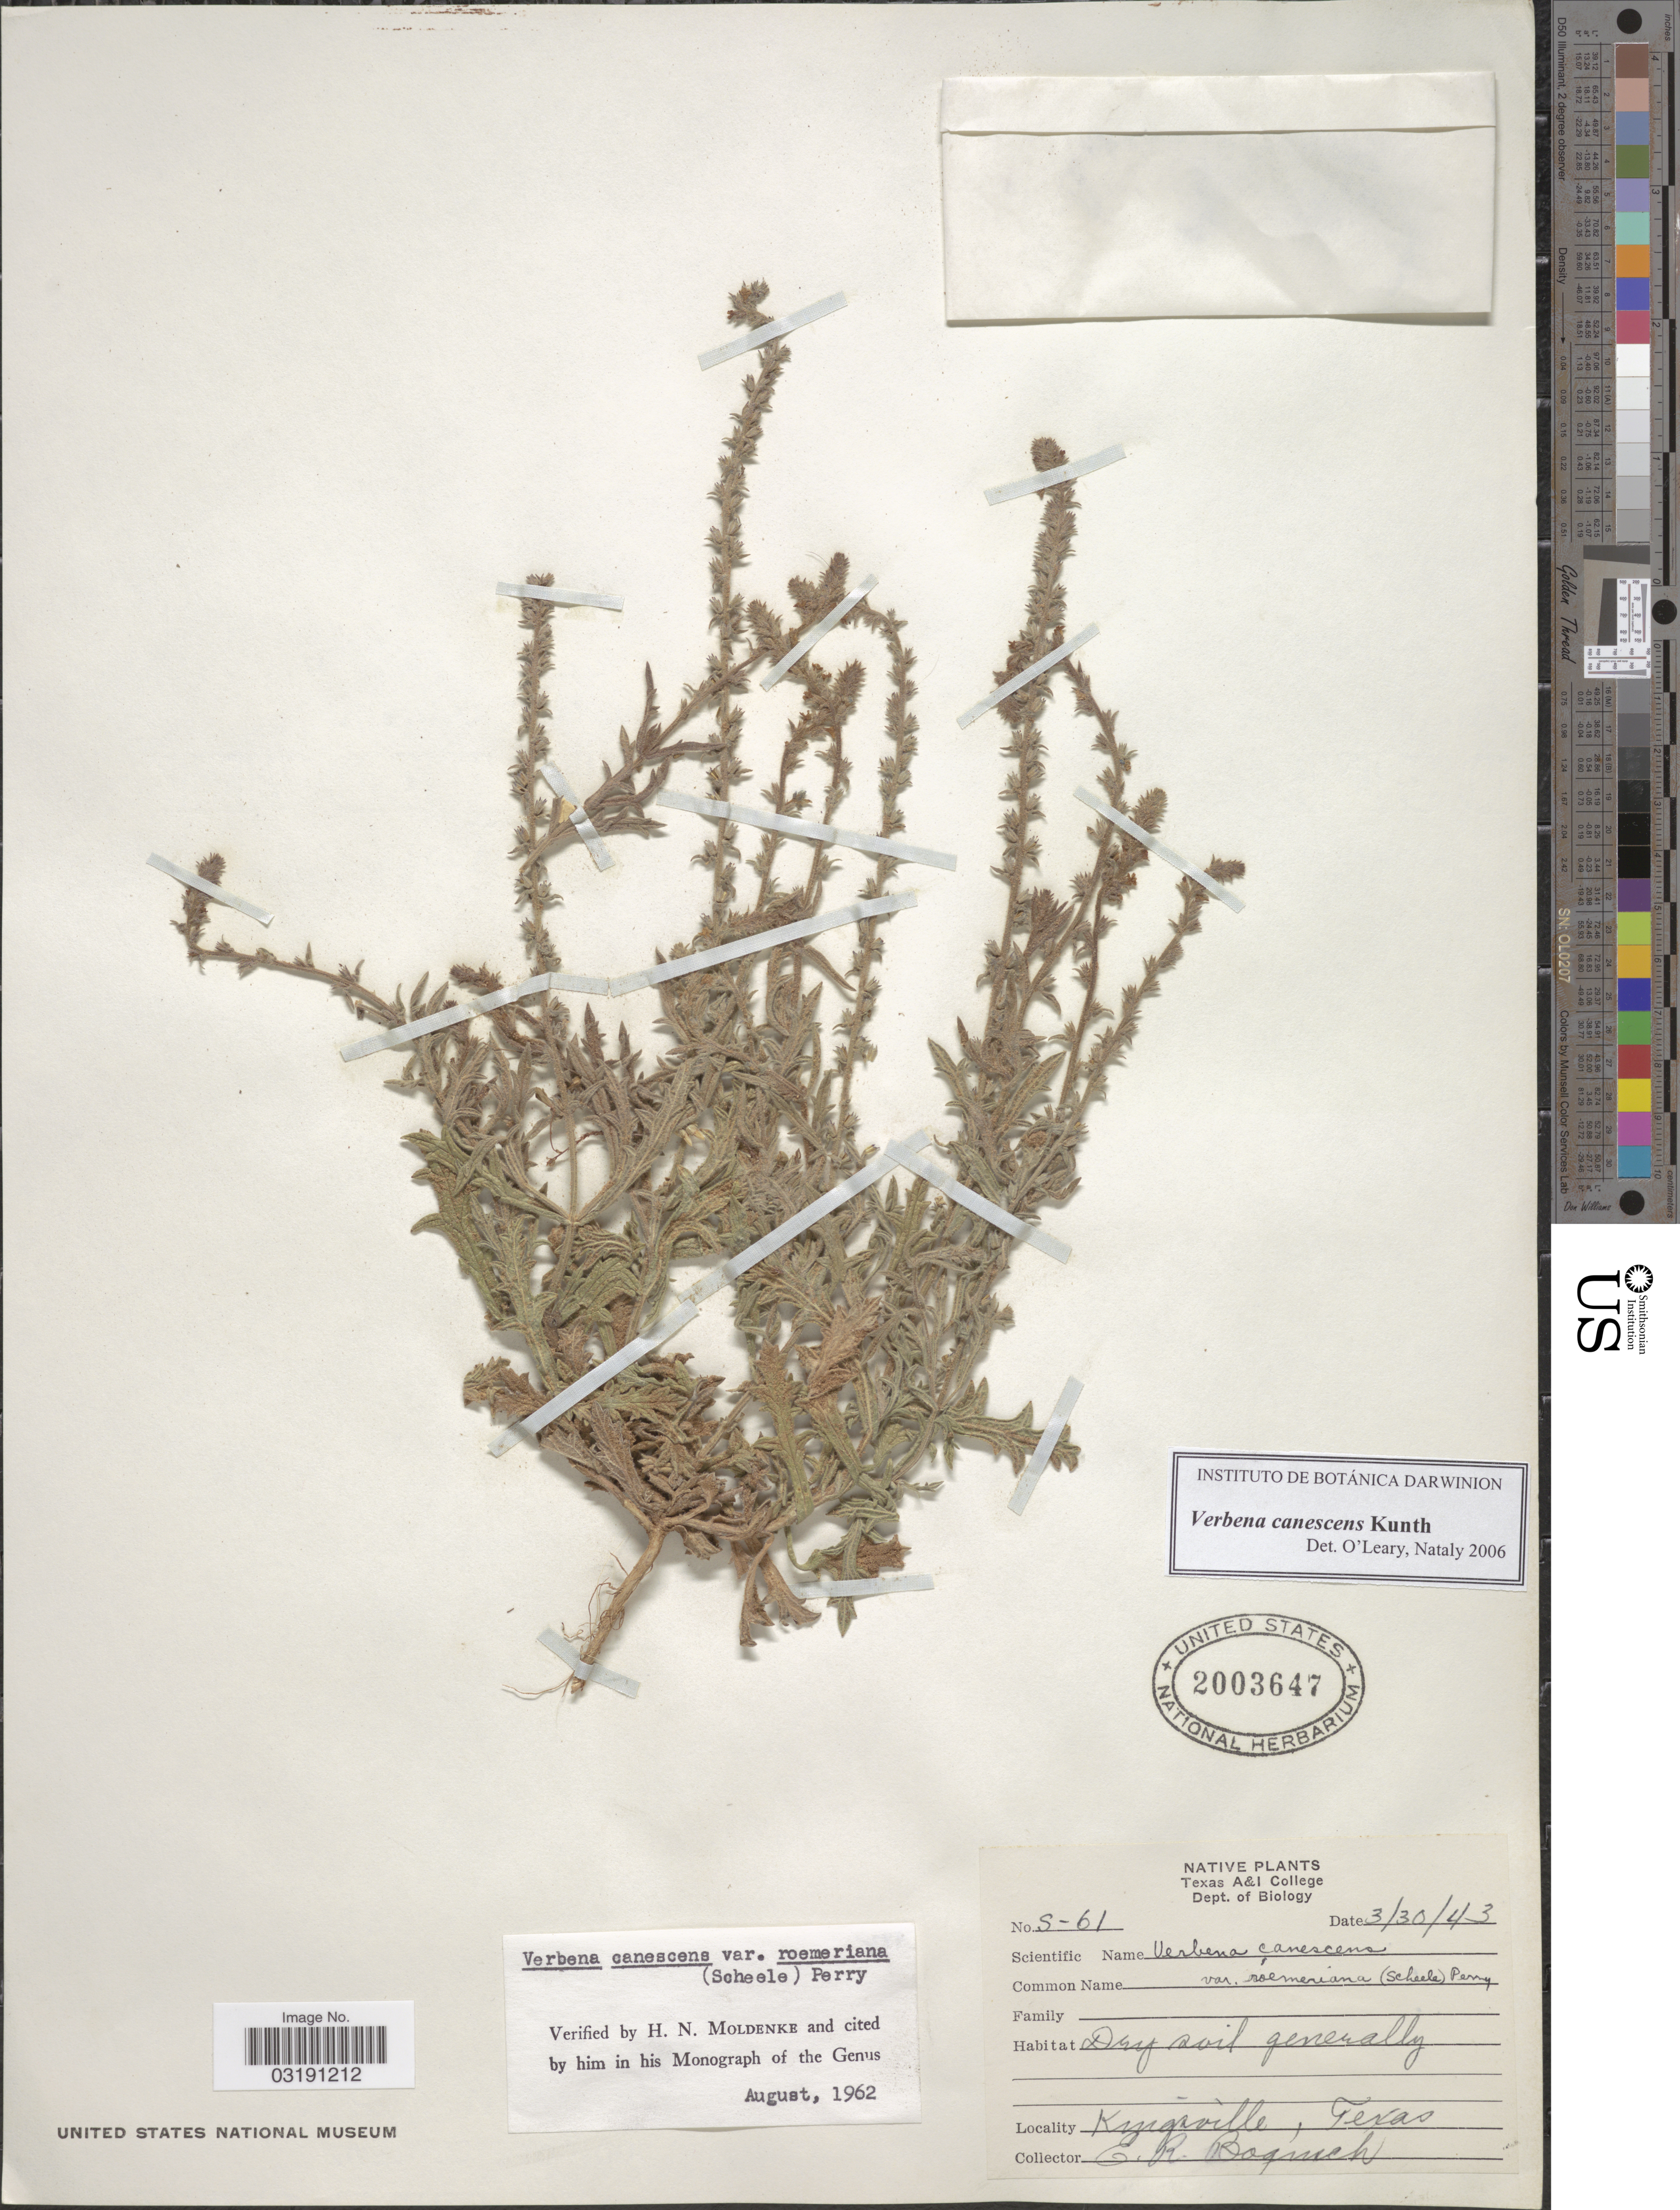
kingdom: Plantae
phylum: Tracheophyta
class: Magnoliopsida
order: Lamiales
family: Verbenaceae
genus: Verbena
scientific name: Verbena canescens var. roemeriana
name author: (Scheele) L.M. Perry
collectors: E. Boquisch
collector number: S-61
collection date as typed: Transcribed d/m/y: 30/3/43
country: United States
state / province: Texas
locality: Kingsville.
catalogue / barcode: US 2003647